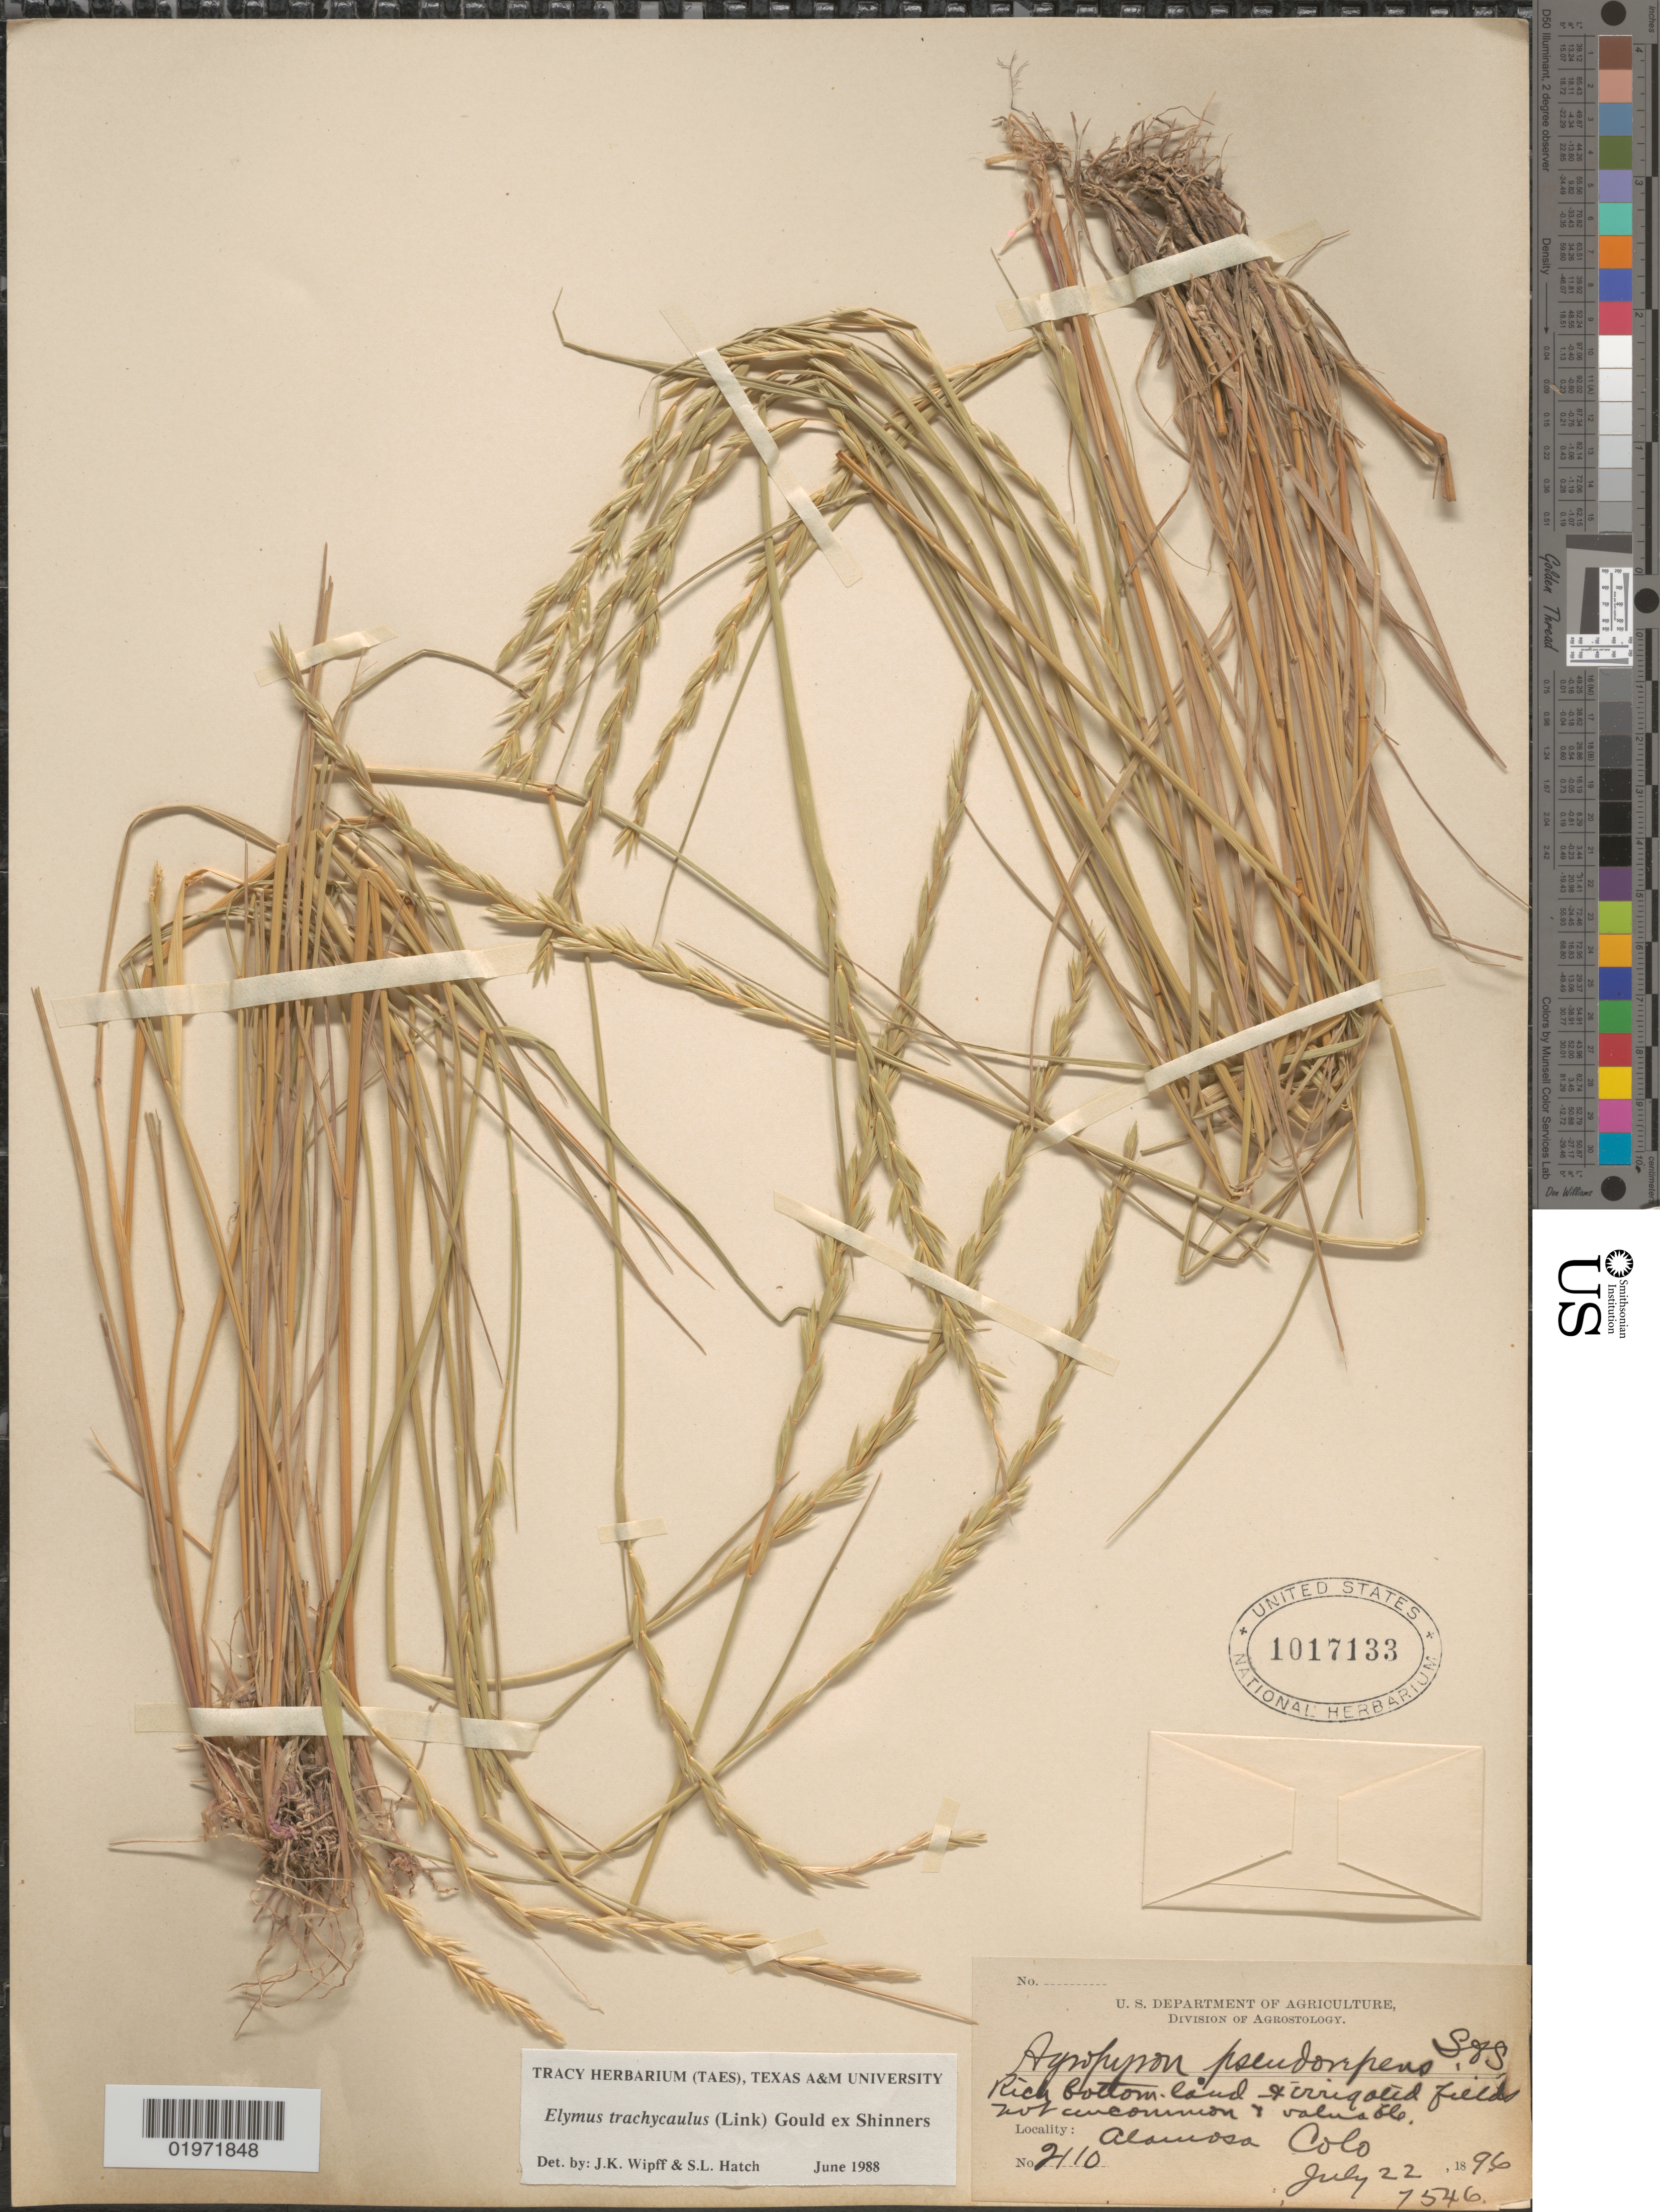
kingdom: Plantae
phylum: Tracheophyta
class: Liliopsida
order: Poales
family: Poaceae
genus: Elymus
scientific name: Elymus trachycaulus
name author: (Link) Gould ex Shinners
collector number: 210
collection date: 1896-07-22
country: United States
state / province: Colorado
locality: Alamosa.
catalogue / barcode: US 1017133